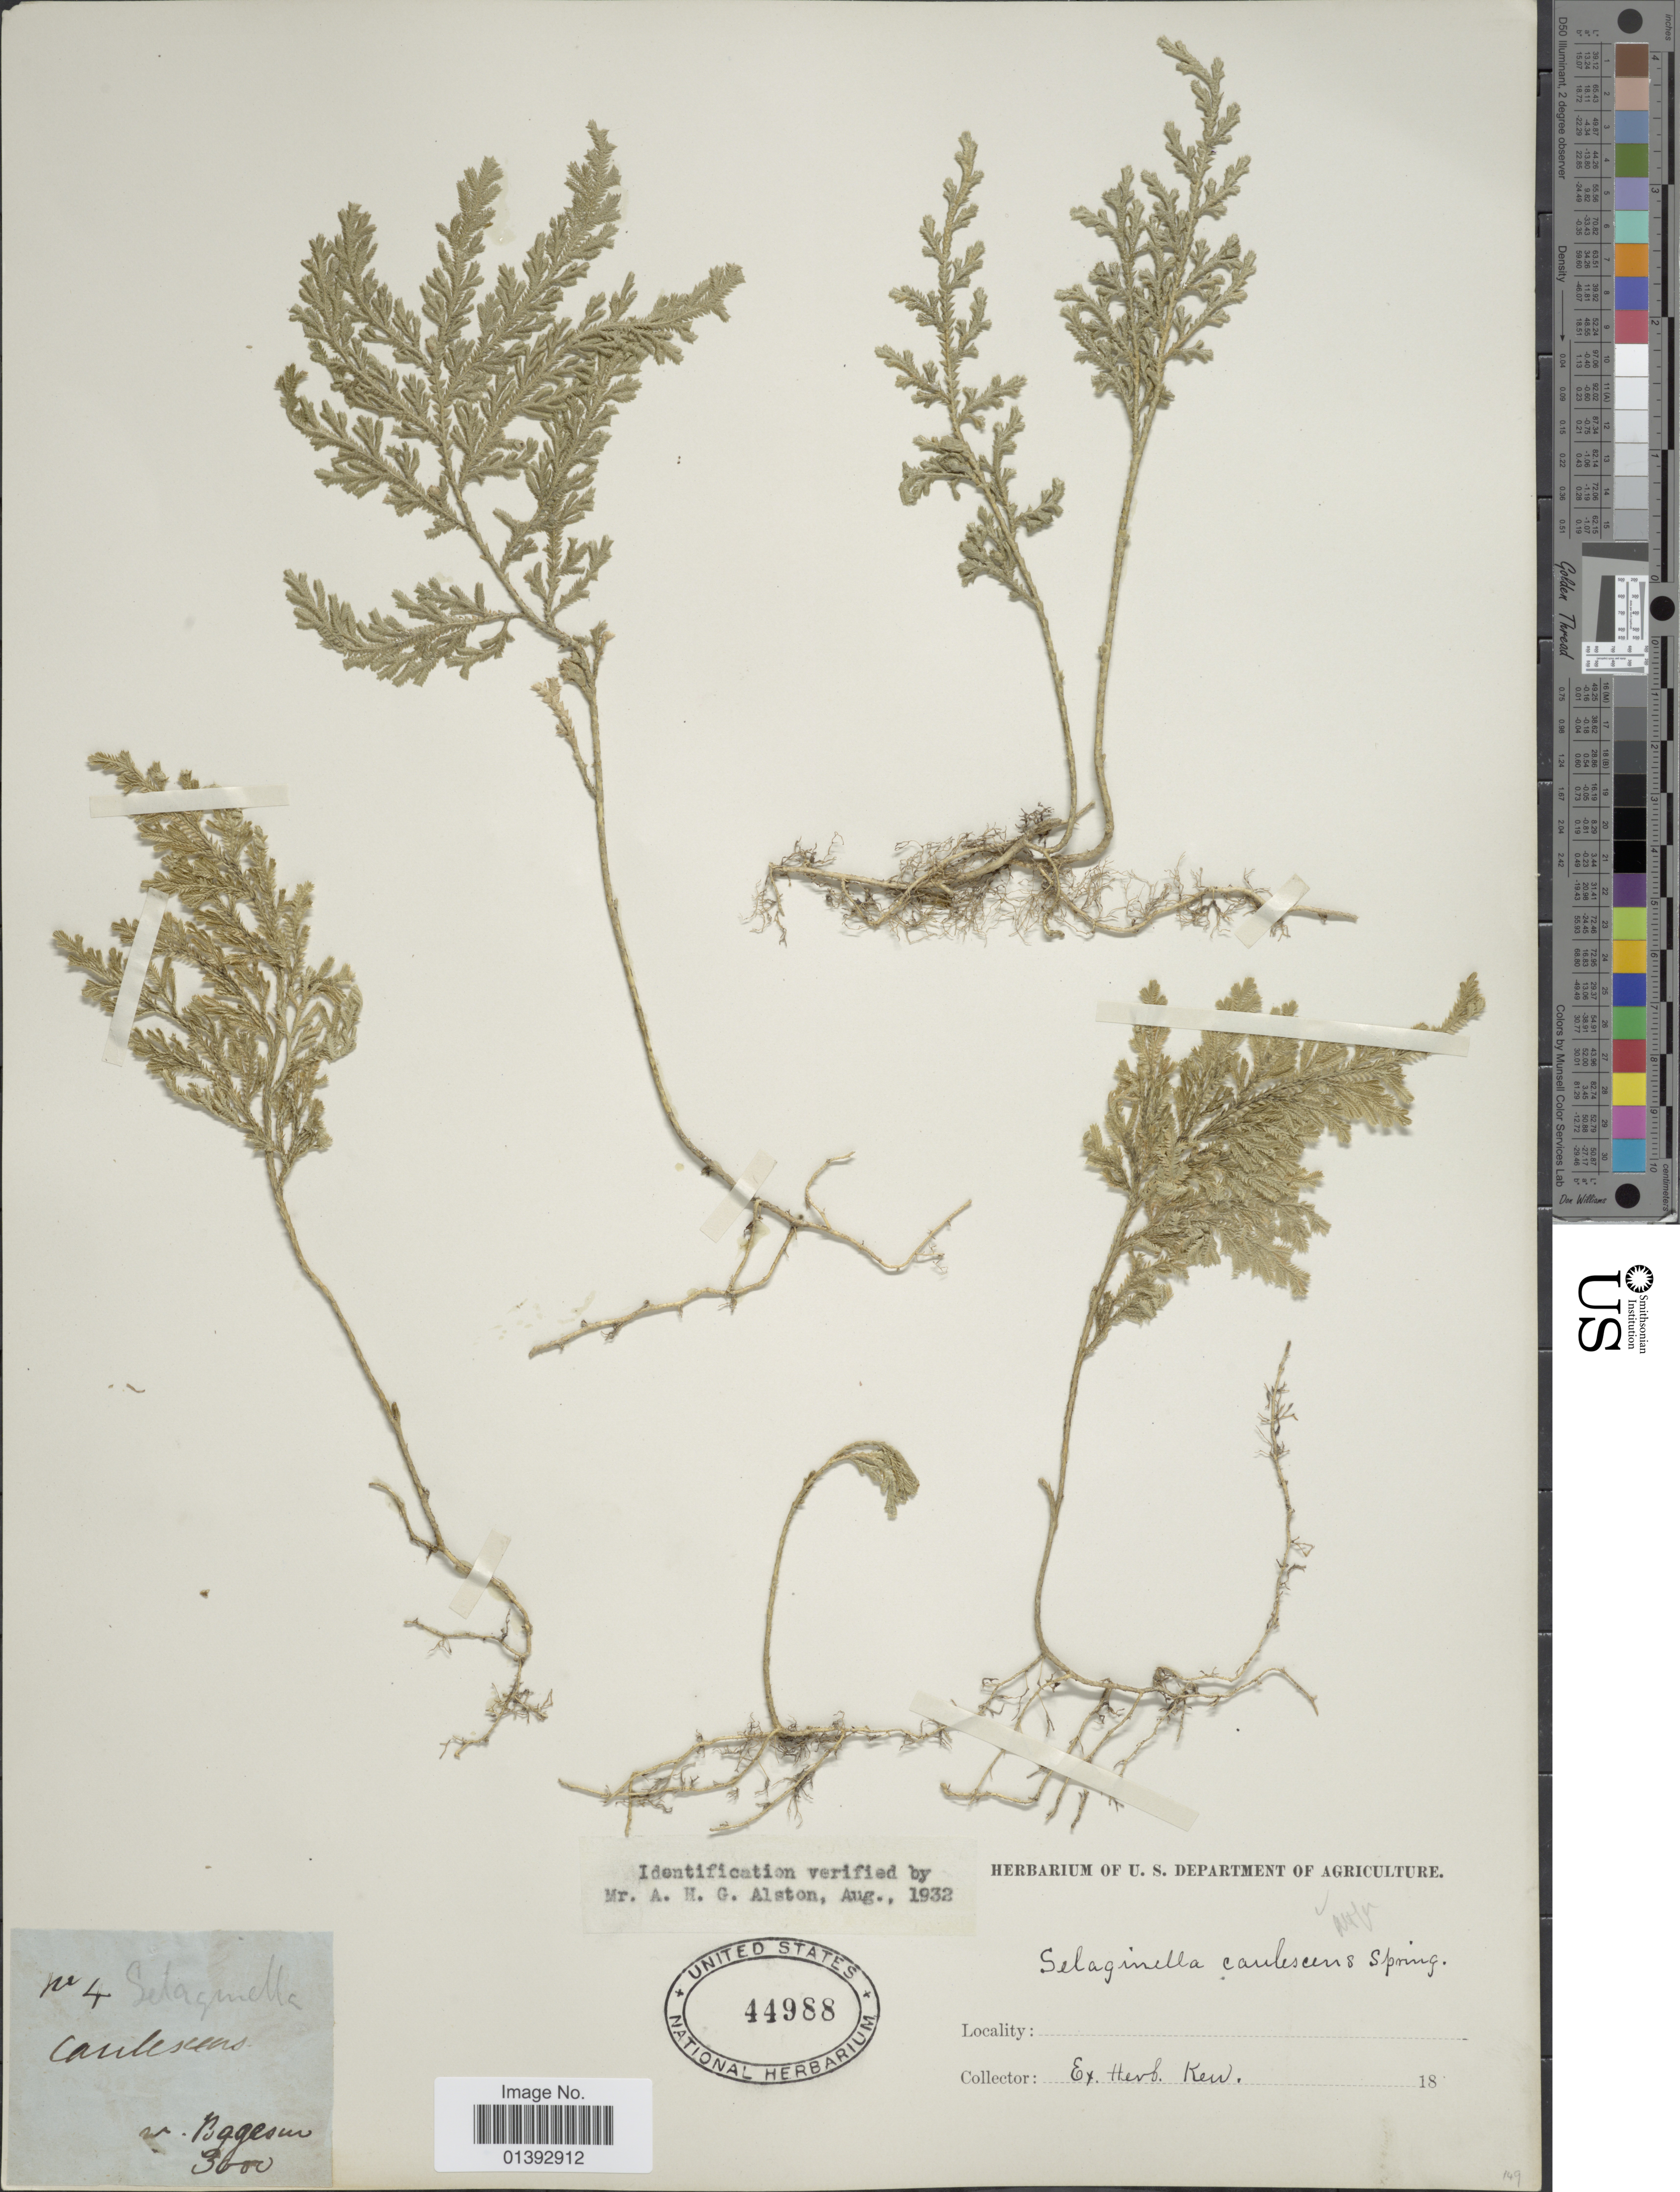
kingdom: Plantae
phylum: Tracheophyta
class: Lycopodiopsida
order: Selaginellales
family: Selaginellaceae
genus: Selaginella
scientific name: Selaginella involvens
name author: (Sw.) Spring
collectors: Kew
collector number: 4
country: India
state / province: Uttarakhand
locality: W. Baggesur [Bageshwar?]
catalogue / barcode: US 44988